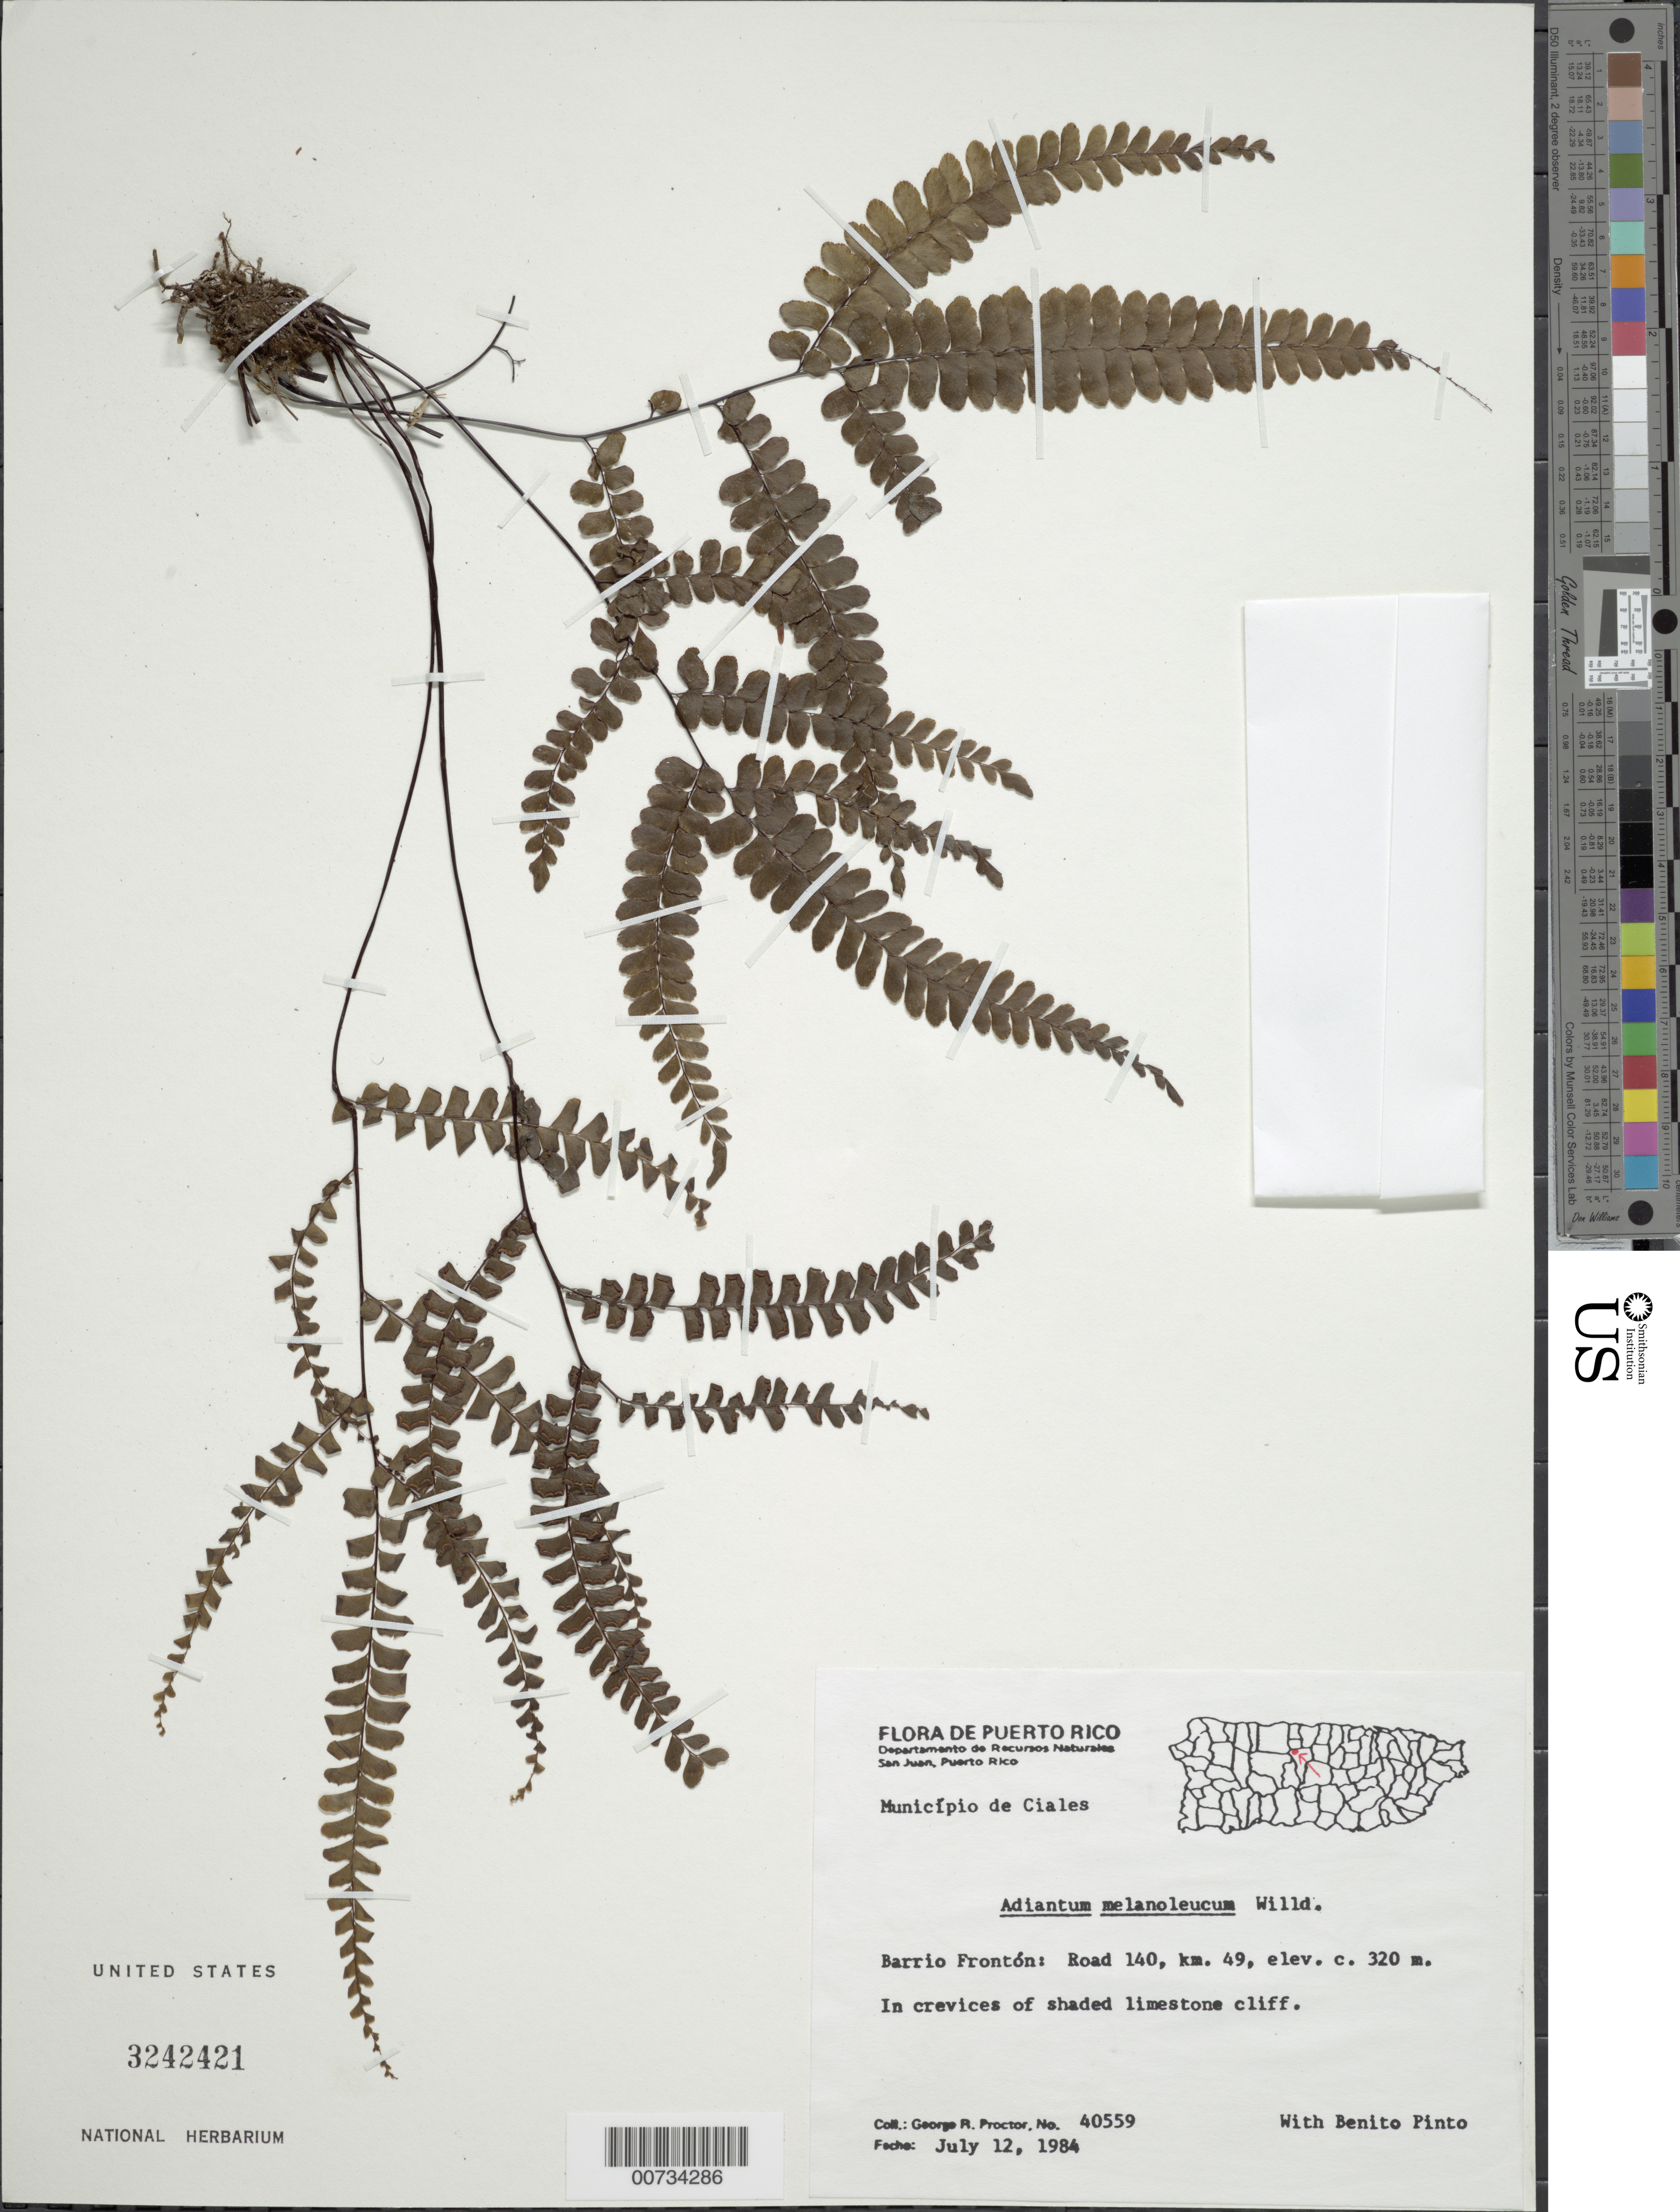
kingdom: Plantae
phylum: Tracheophyta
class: Polypodiopsida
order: Polypodiales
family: Pteridaceae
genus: Adiantum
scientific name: Adiantum melanoleucum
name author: Willd.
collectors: G. R. Proctor & B. Pinto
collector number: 40559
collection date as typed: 12 Jul 1984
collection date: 1984-07-12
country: Puerto Rico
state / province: Ciales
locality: Mun. Ciales, Barrio Frontón: Road 140, km 49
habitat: In crevices of shaded limestone cliff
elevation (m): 320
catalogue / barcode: US 3242421